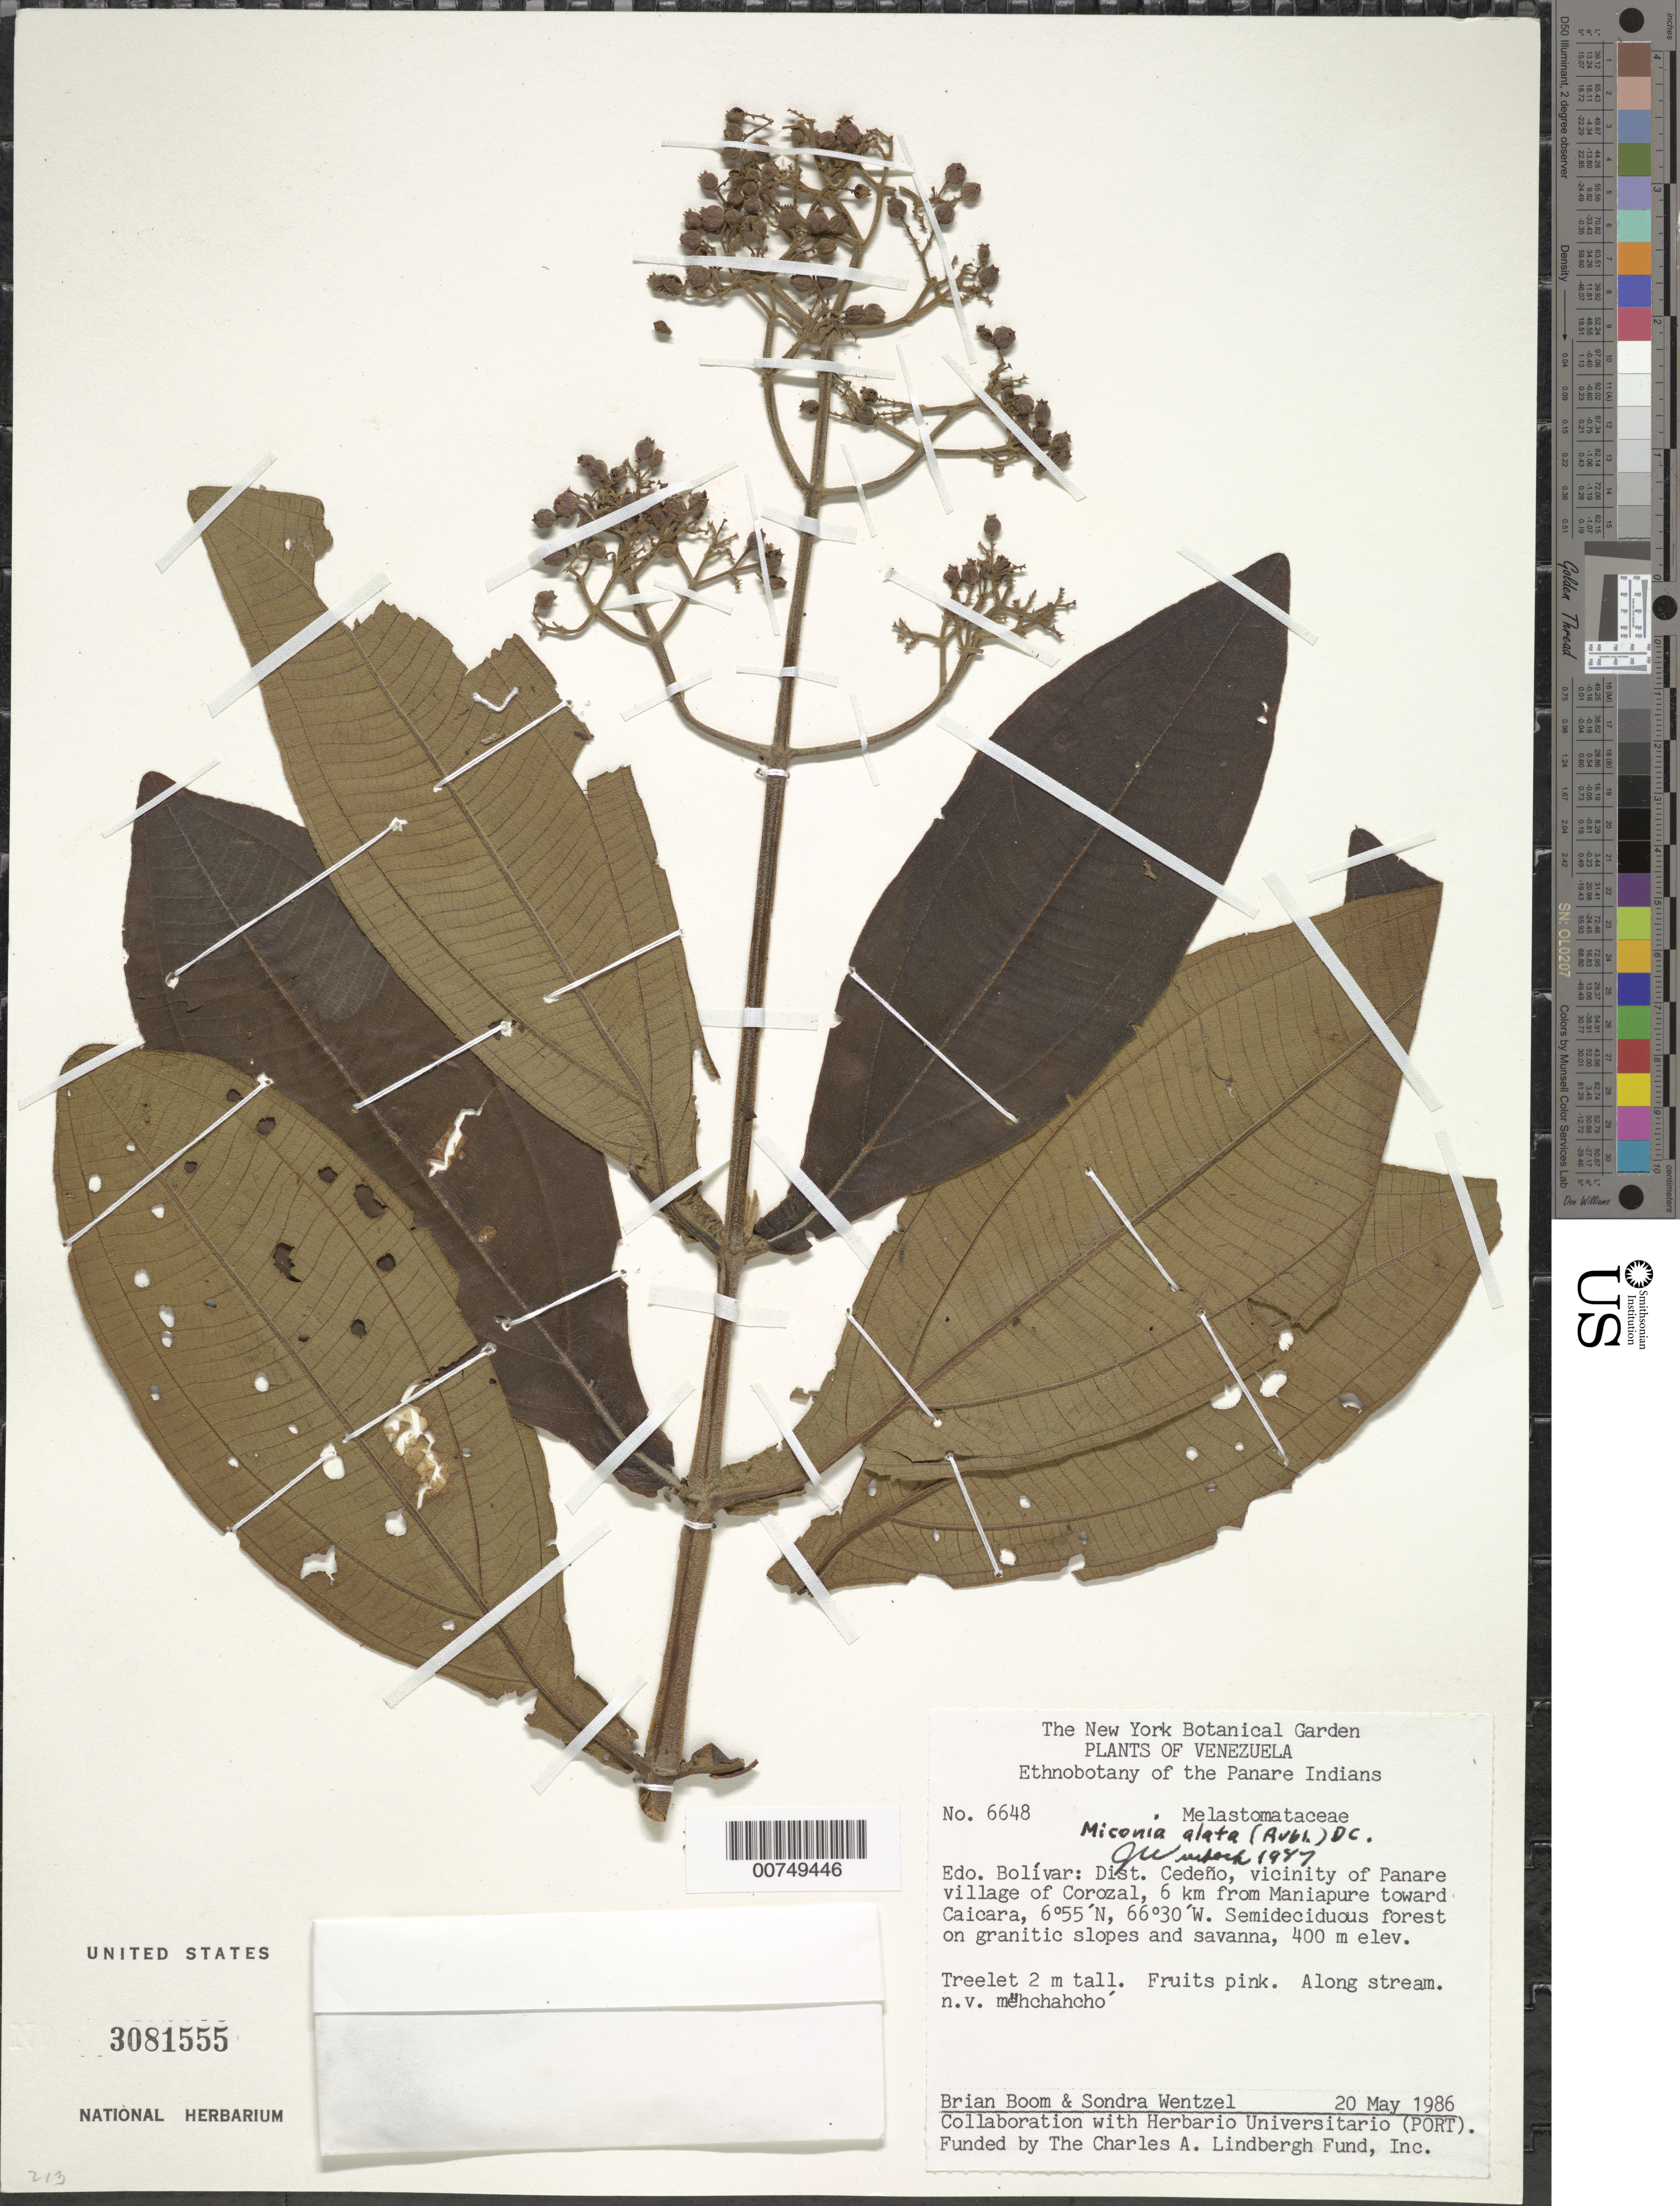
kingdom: Plantae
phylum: Tracheophyta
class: Magnoliopsida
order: Myrtales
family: Melastomataceae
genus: Miconia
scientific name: Miconia alata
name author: (Aubl.) DC.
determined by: Wurdack, John J., (US), US (UNITED STATES)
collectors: B. M. Boom & S. Wentzel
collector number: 6648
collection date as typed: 20-May-86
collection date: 1986-05-20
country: Venezuela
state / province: Bolívar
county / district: Cedeño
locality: Panare village of Corozal, vic., 6 km from Maniapure toward Caicara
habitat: Semideciduous forest on granitic slopes and savanna; along stream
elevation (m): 400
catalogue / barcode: US 3081555